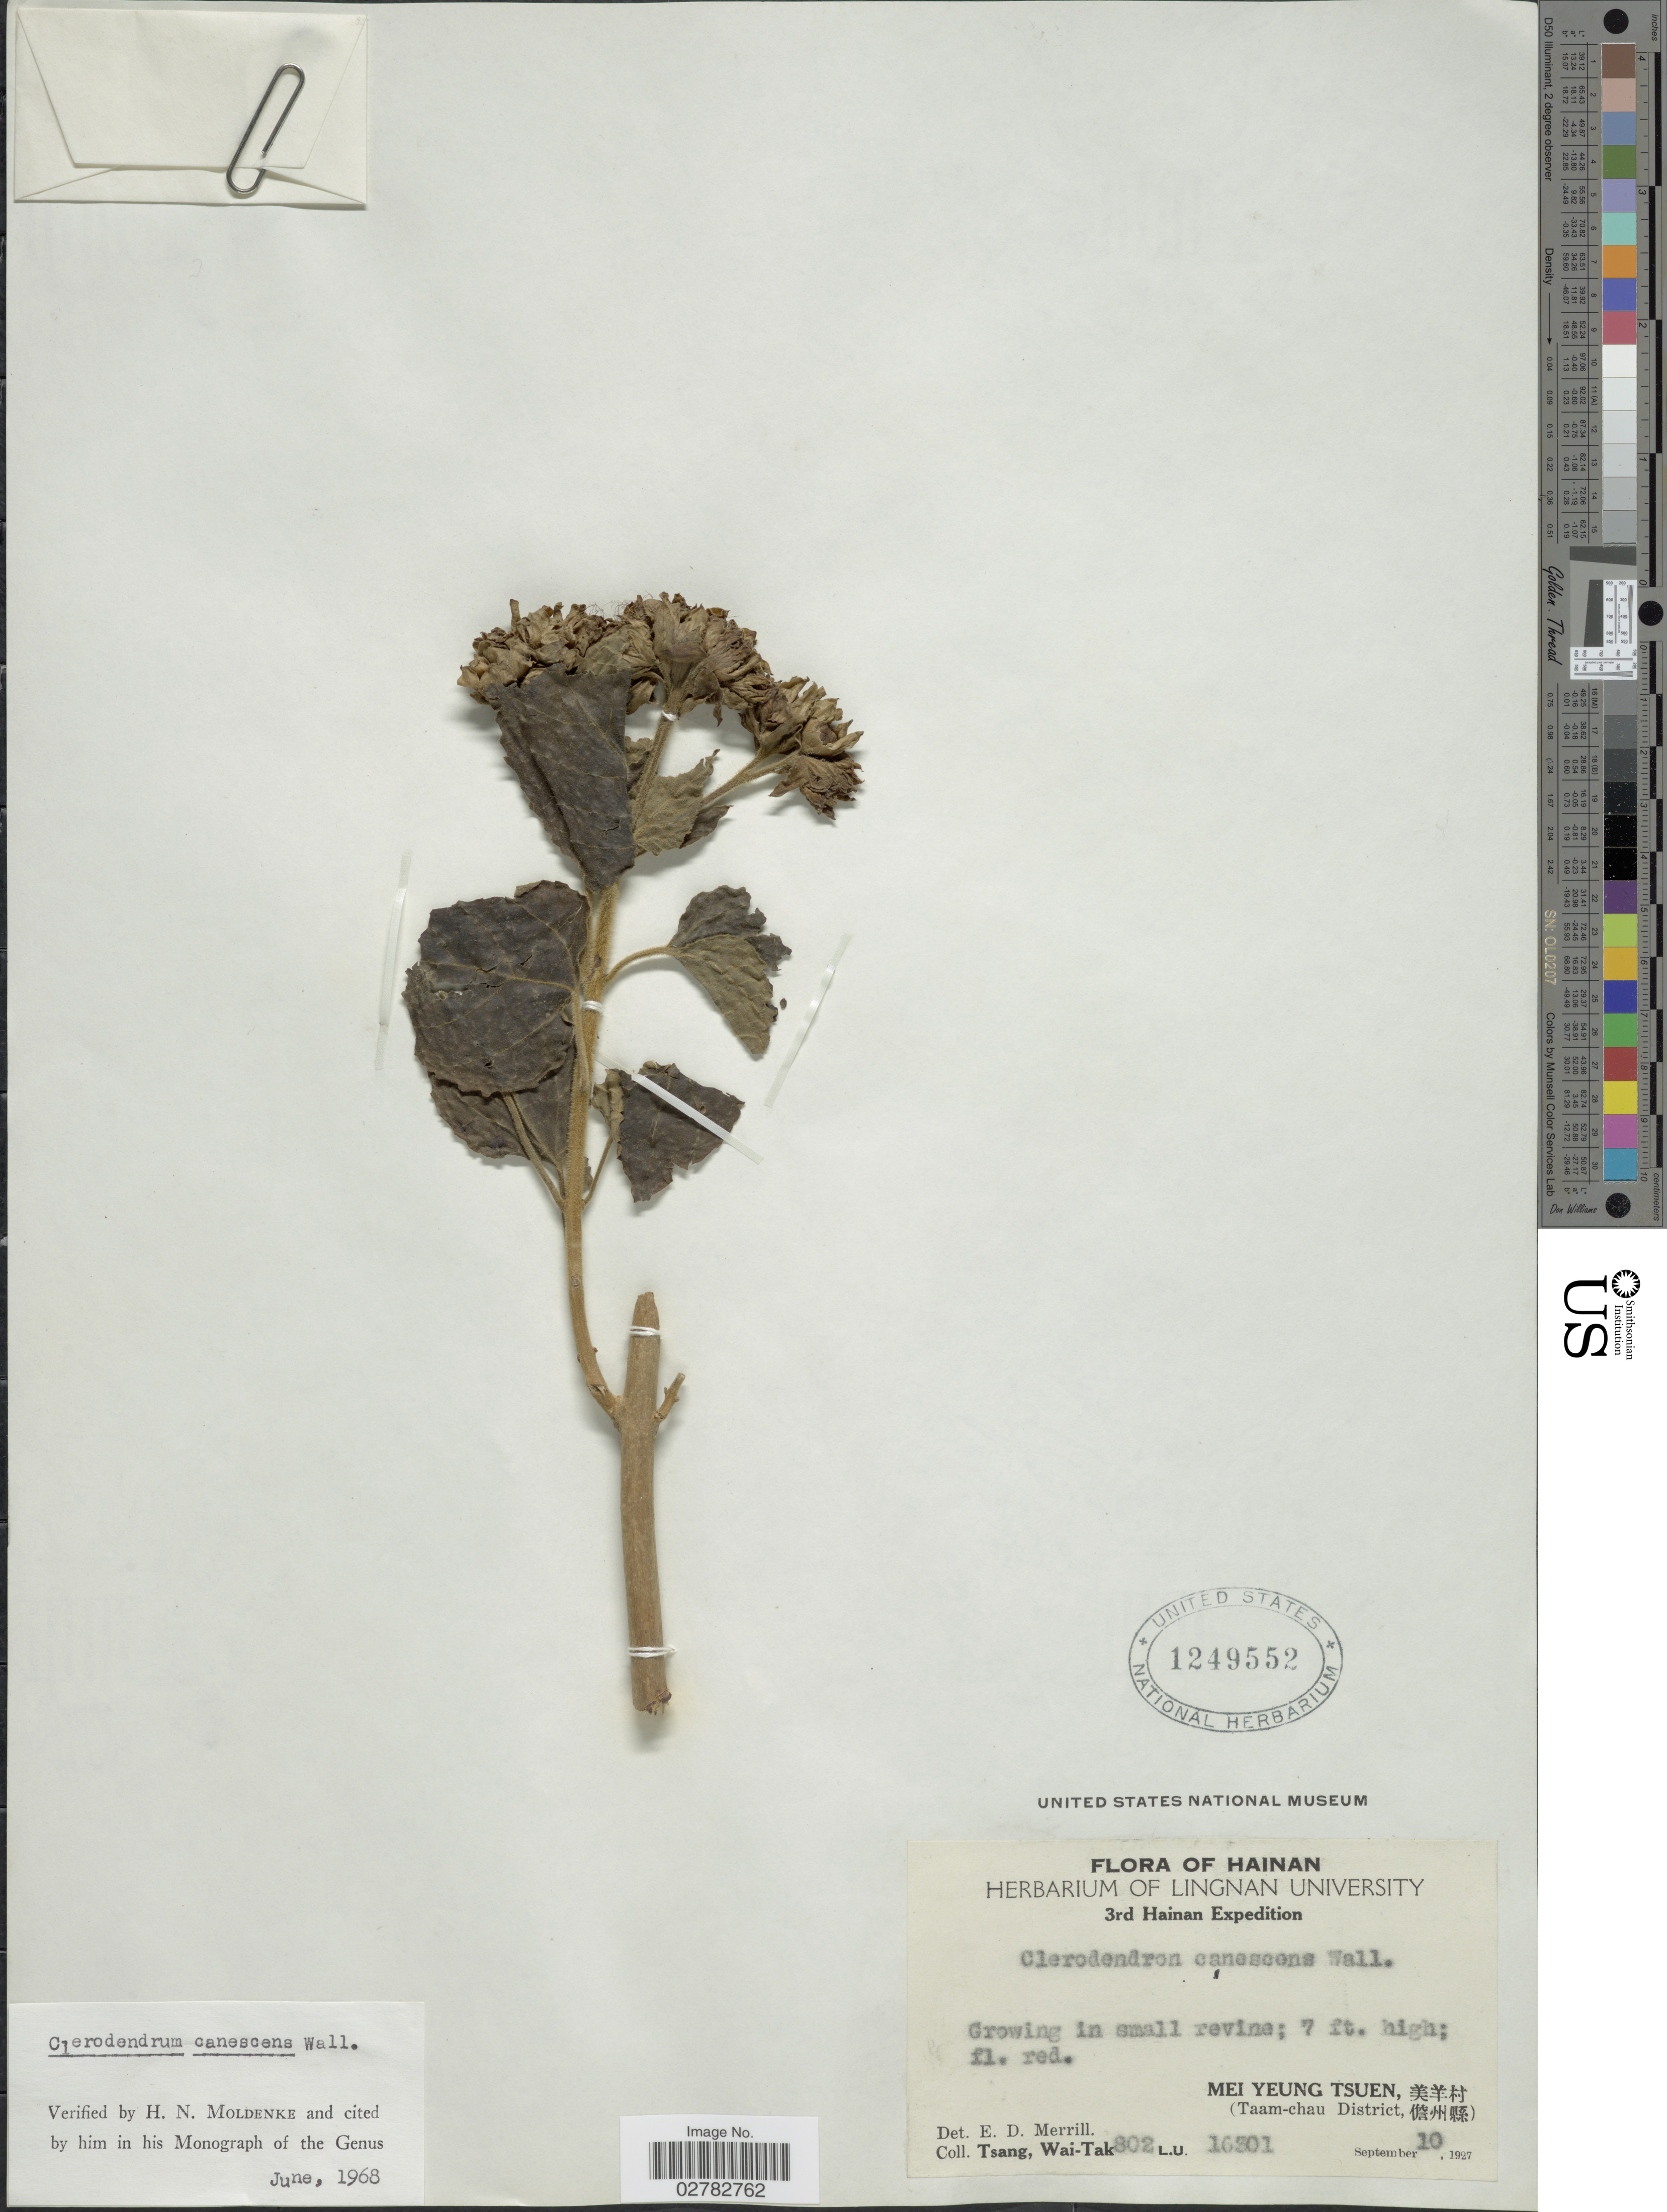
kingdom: Plantae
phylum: Tracheophyta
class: Magnoliopsida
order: Lamiales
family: Lamiaceae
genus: Clerodendrum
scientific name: Clerodendrum canescens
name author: Wall. ex Walp.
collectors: W. T. Tsang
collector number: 802L.U.16301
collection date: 1927-09-10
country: China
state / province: Hainan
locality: Mei Yeung Tsuen, X. (Taam-chau District, X).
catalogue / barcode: US 1249552